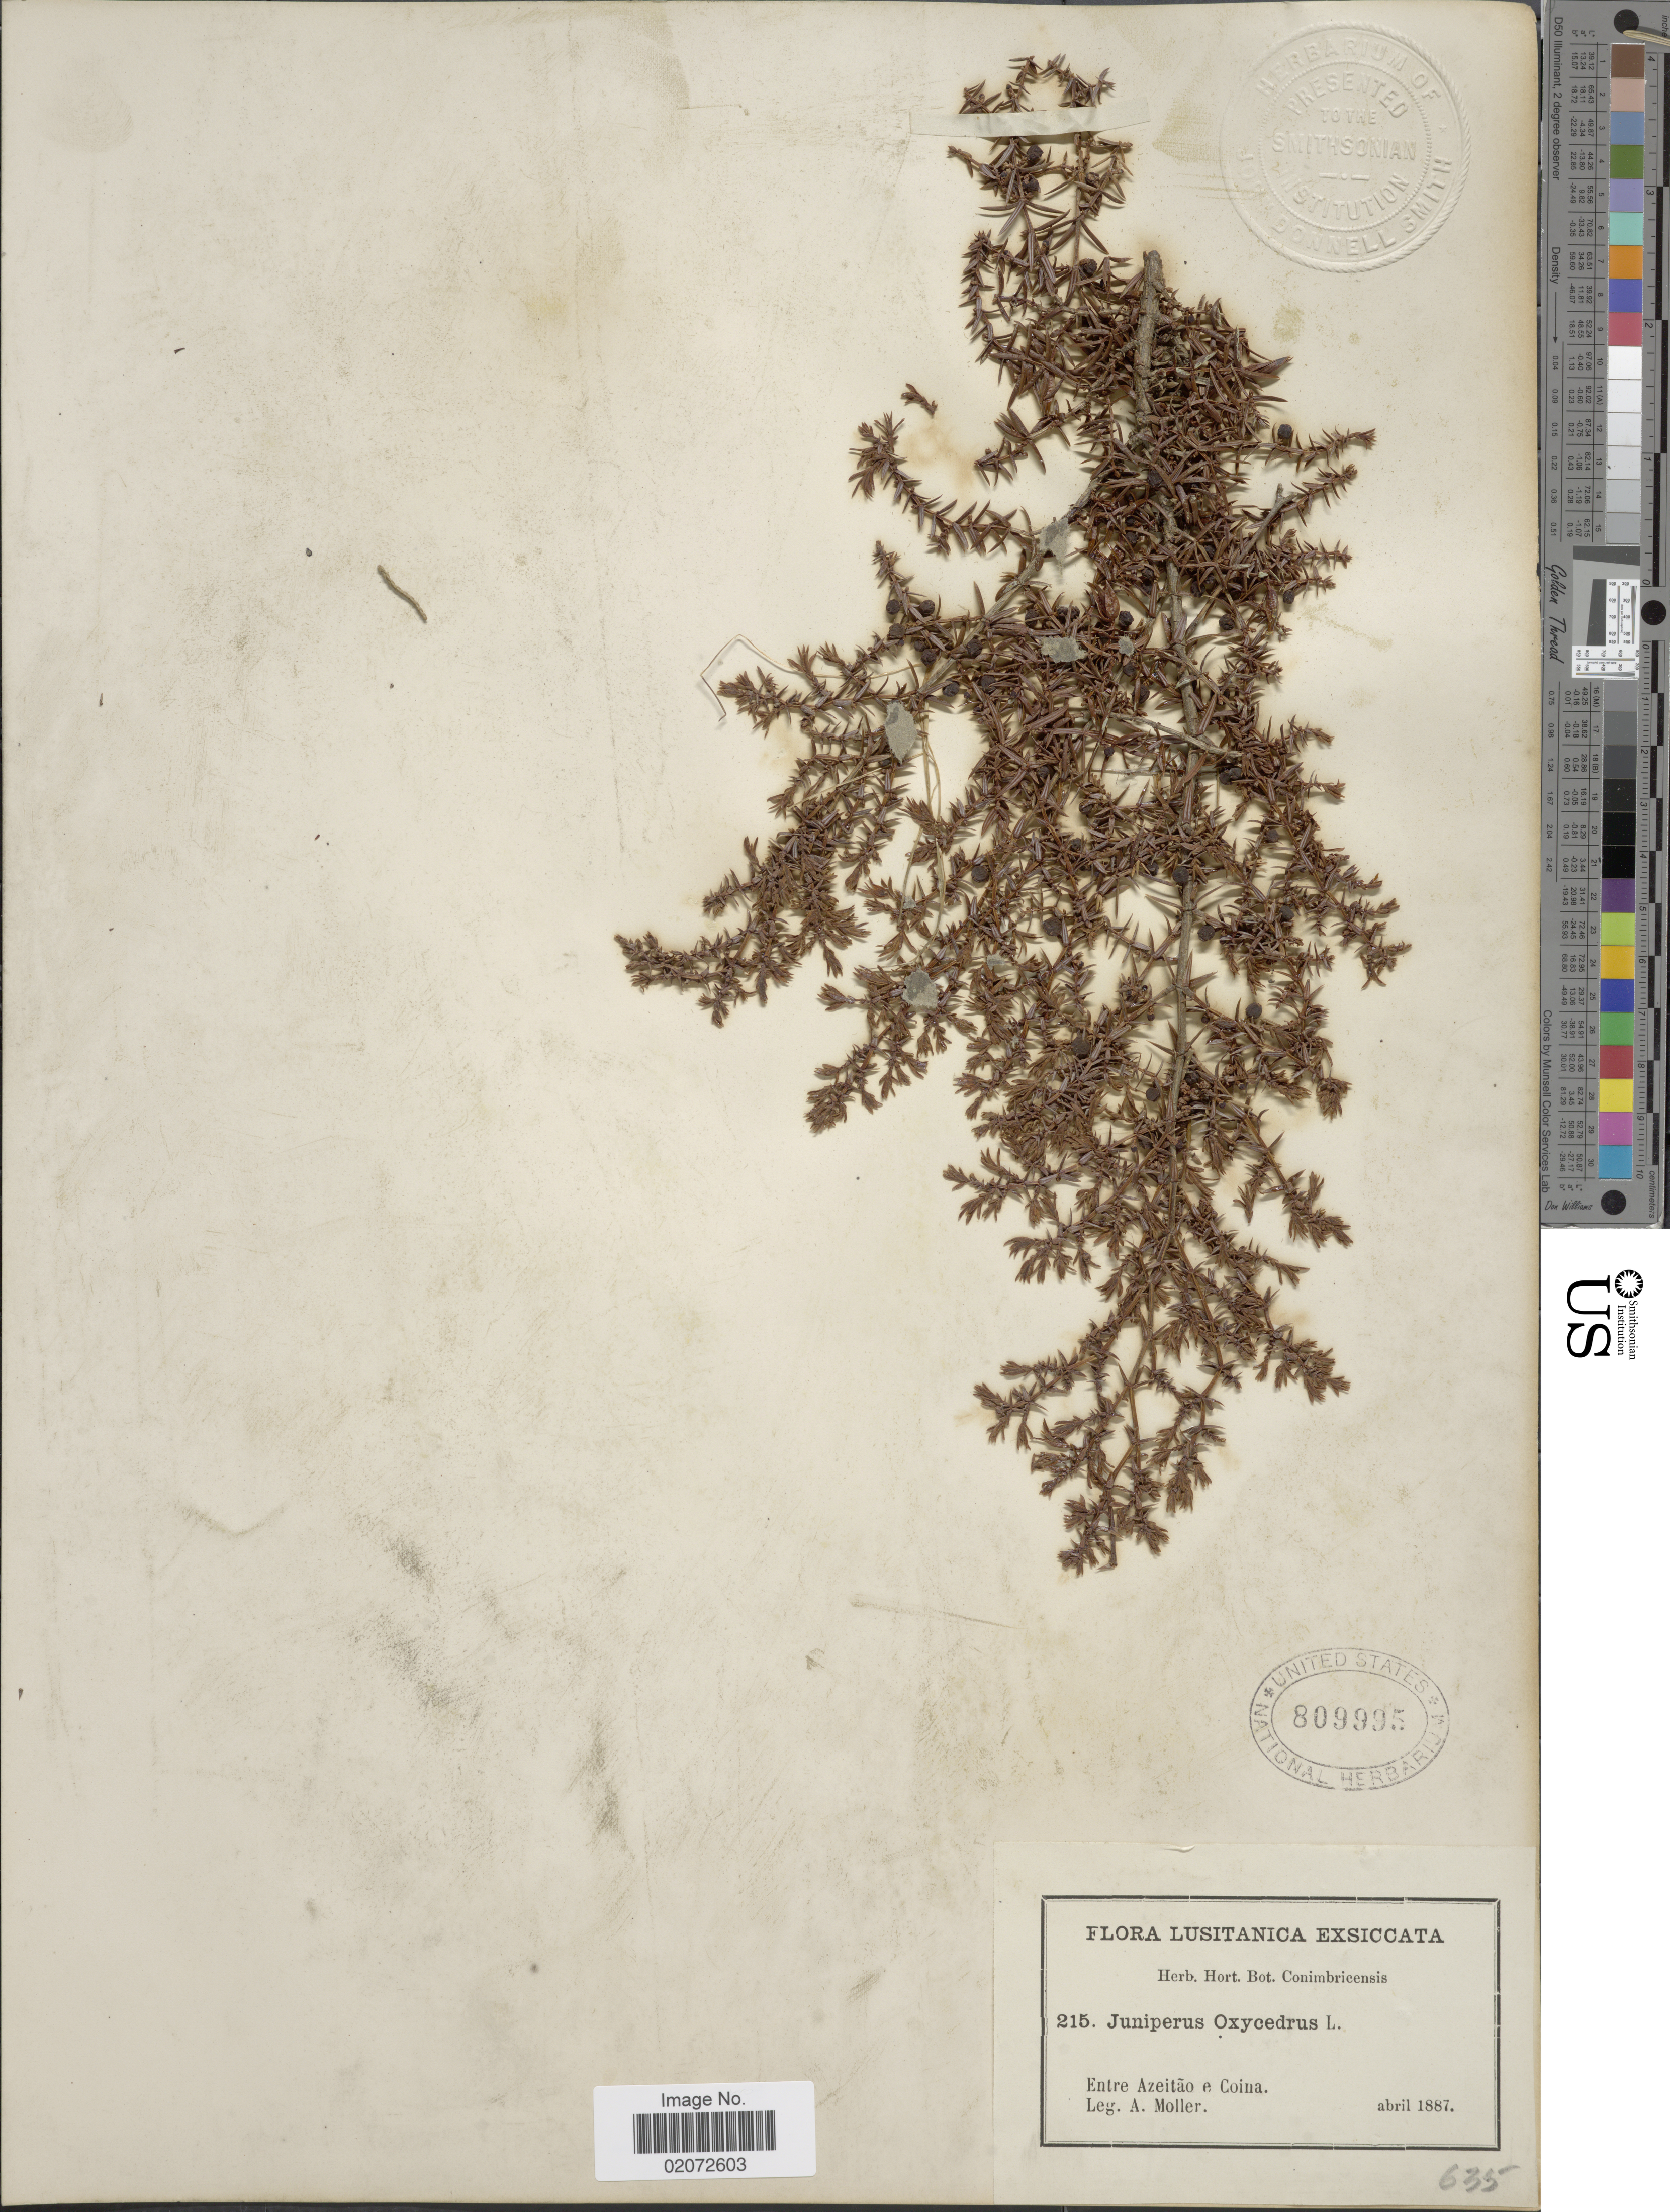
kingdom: Plantae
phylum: Tracheophyta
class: Pinopsida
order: Pinales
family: Cupressaceae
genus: Juniperus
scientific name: Juniperus oxycedrus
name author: L.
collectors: A. Moller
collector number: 215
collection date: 1887-04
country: Portugal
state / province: Setubal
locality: Lusitanica. Entre Azeitao e Coina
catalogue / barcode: US 809995